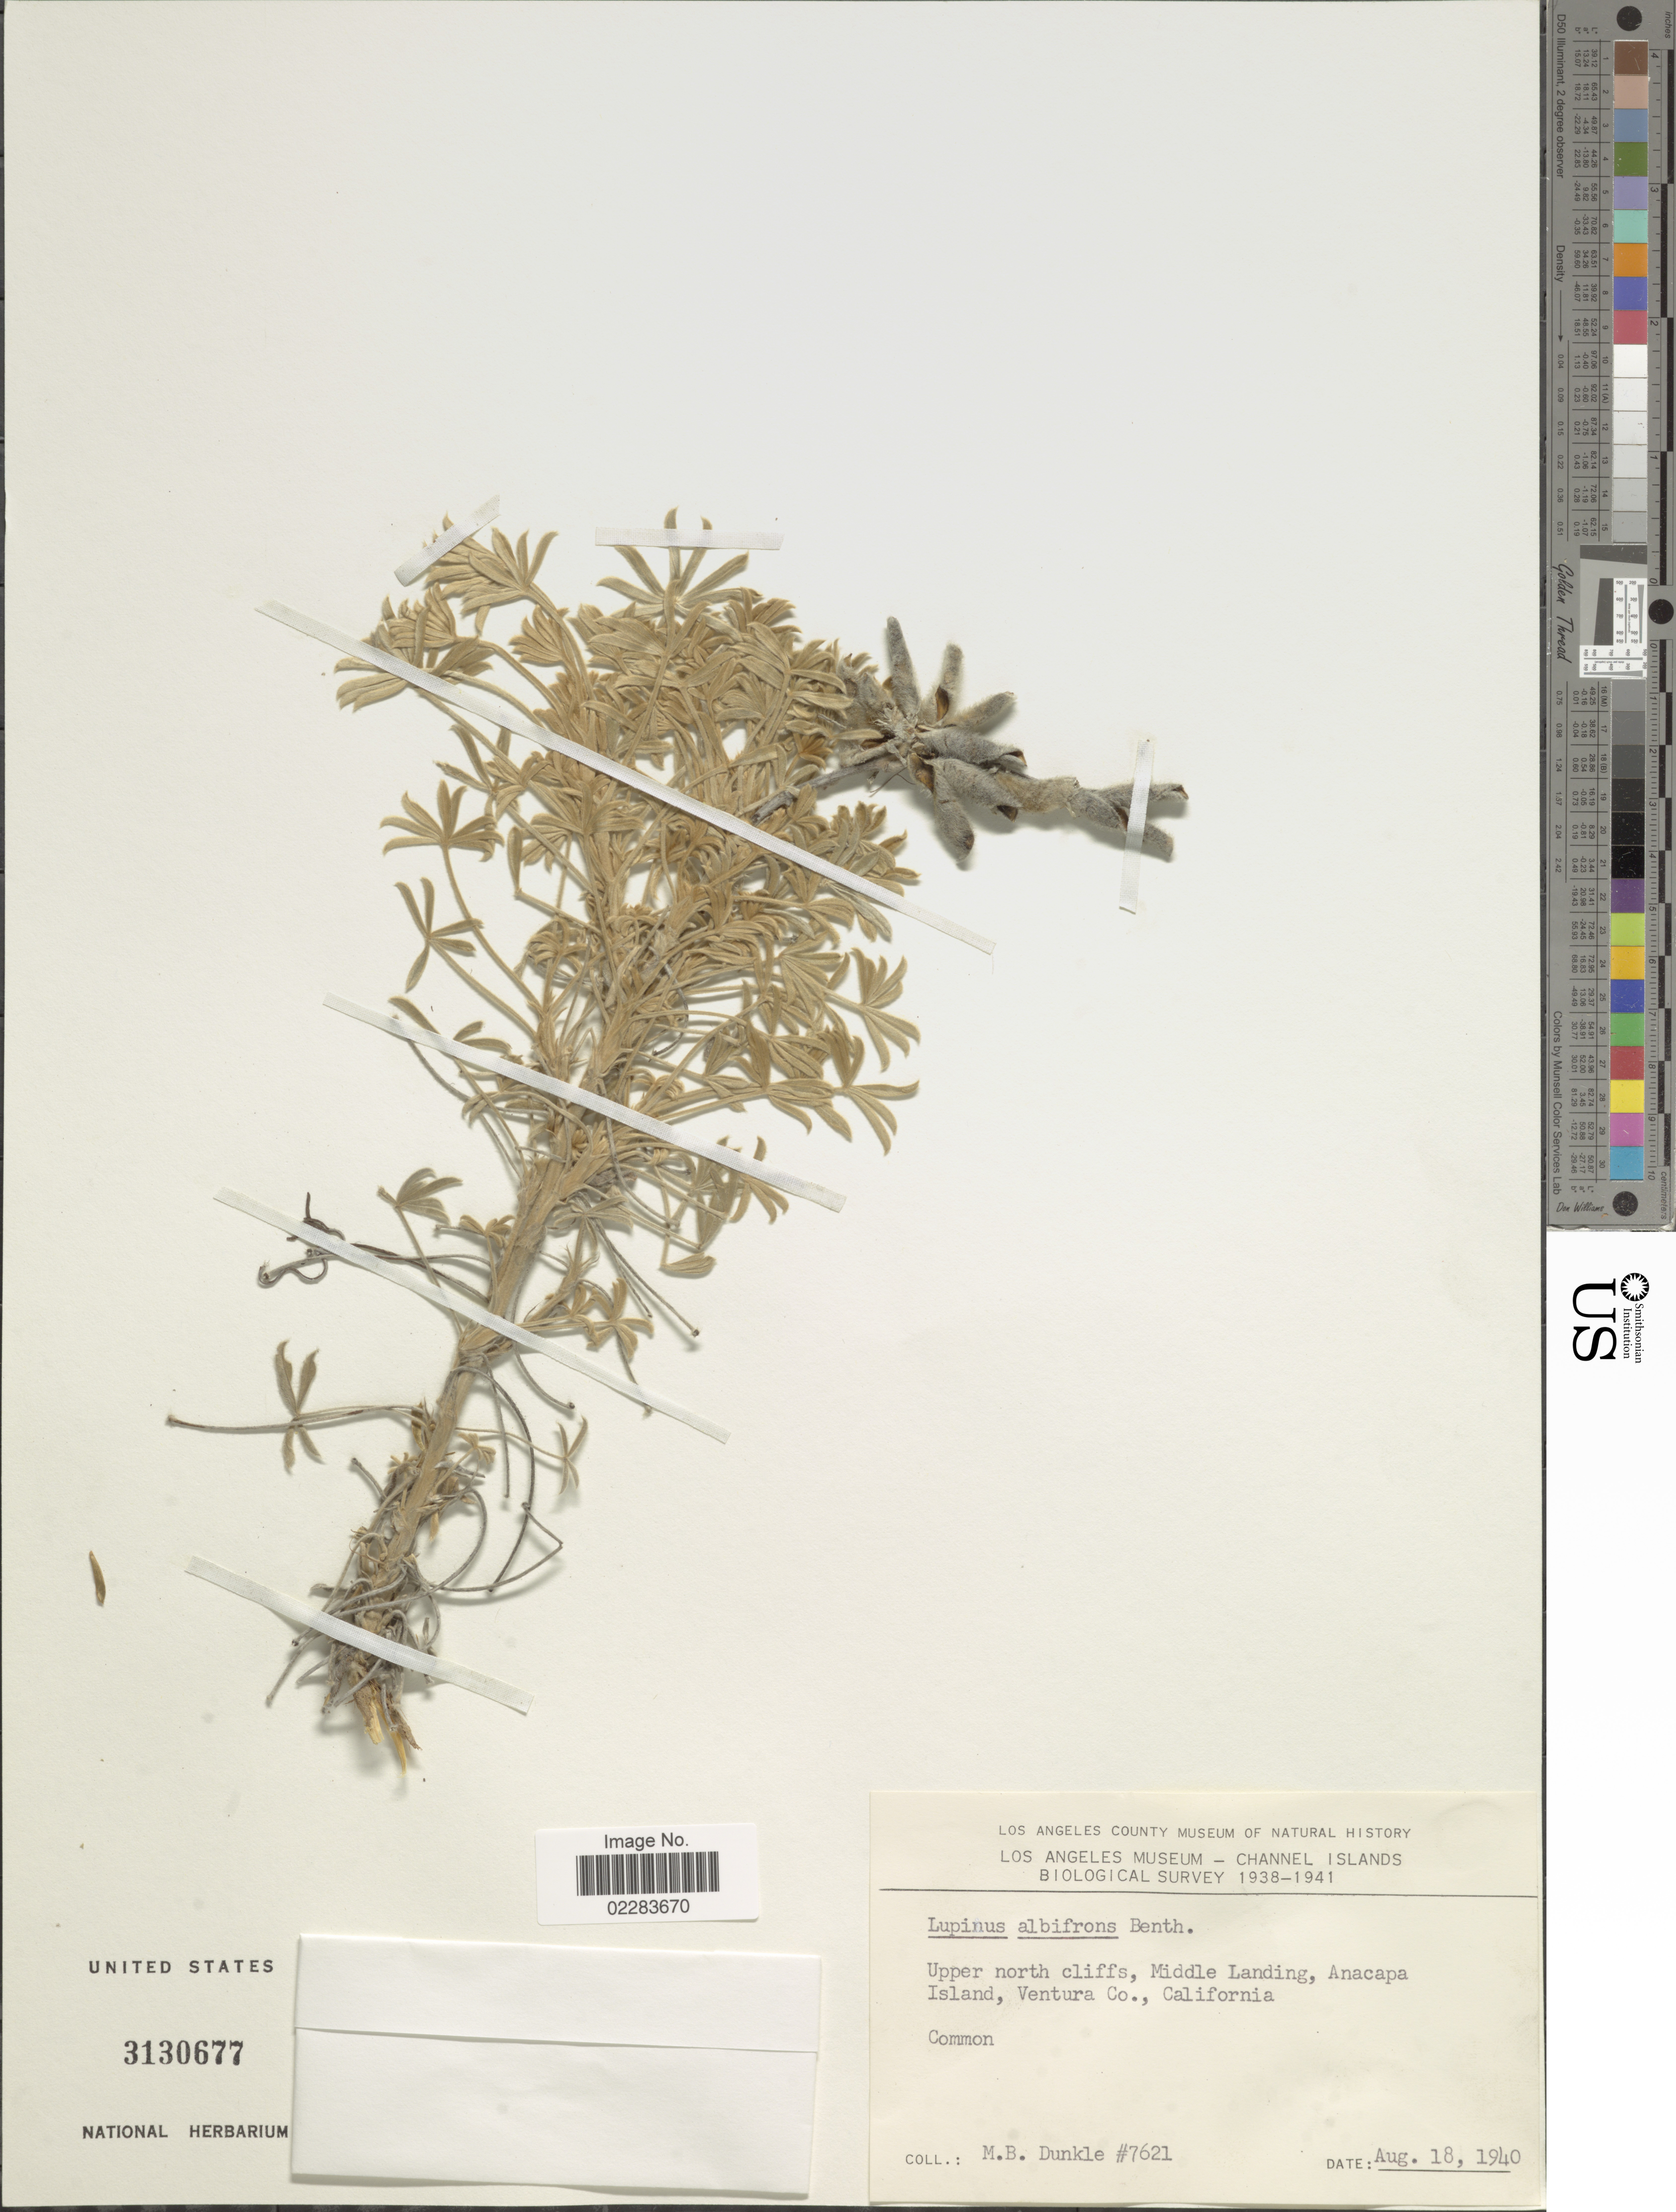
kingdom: Plantae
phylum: Tracheophyta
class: Magnoliopsida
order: Fabales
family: Fabaceae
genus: Lupinus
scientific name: Lupinus albifrons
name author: Benth.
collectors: M. Dunkle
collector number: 7621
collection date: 1940-08-18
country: United States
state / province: California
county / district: Ventura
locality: Upper north cliffs, Middle Landing, Anacapa Island, Ventura Co.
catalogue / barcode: US 3130677